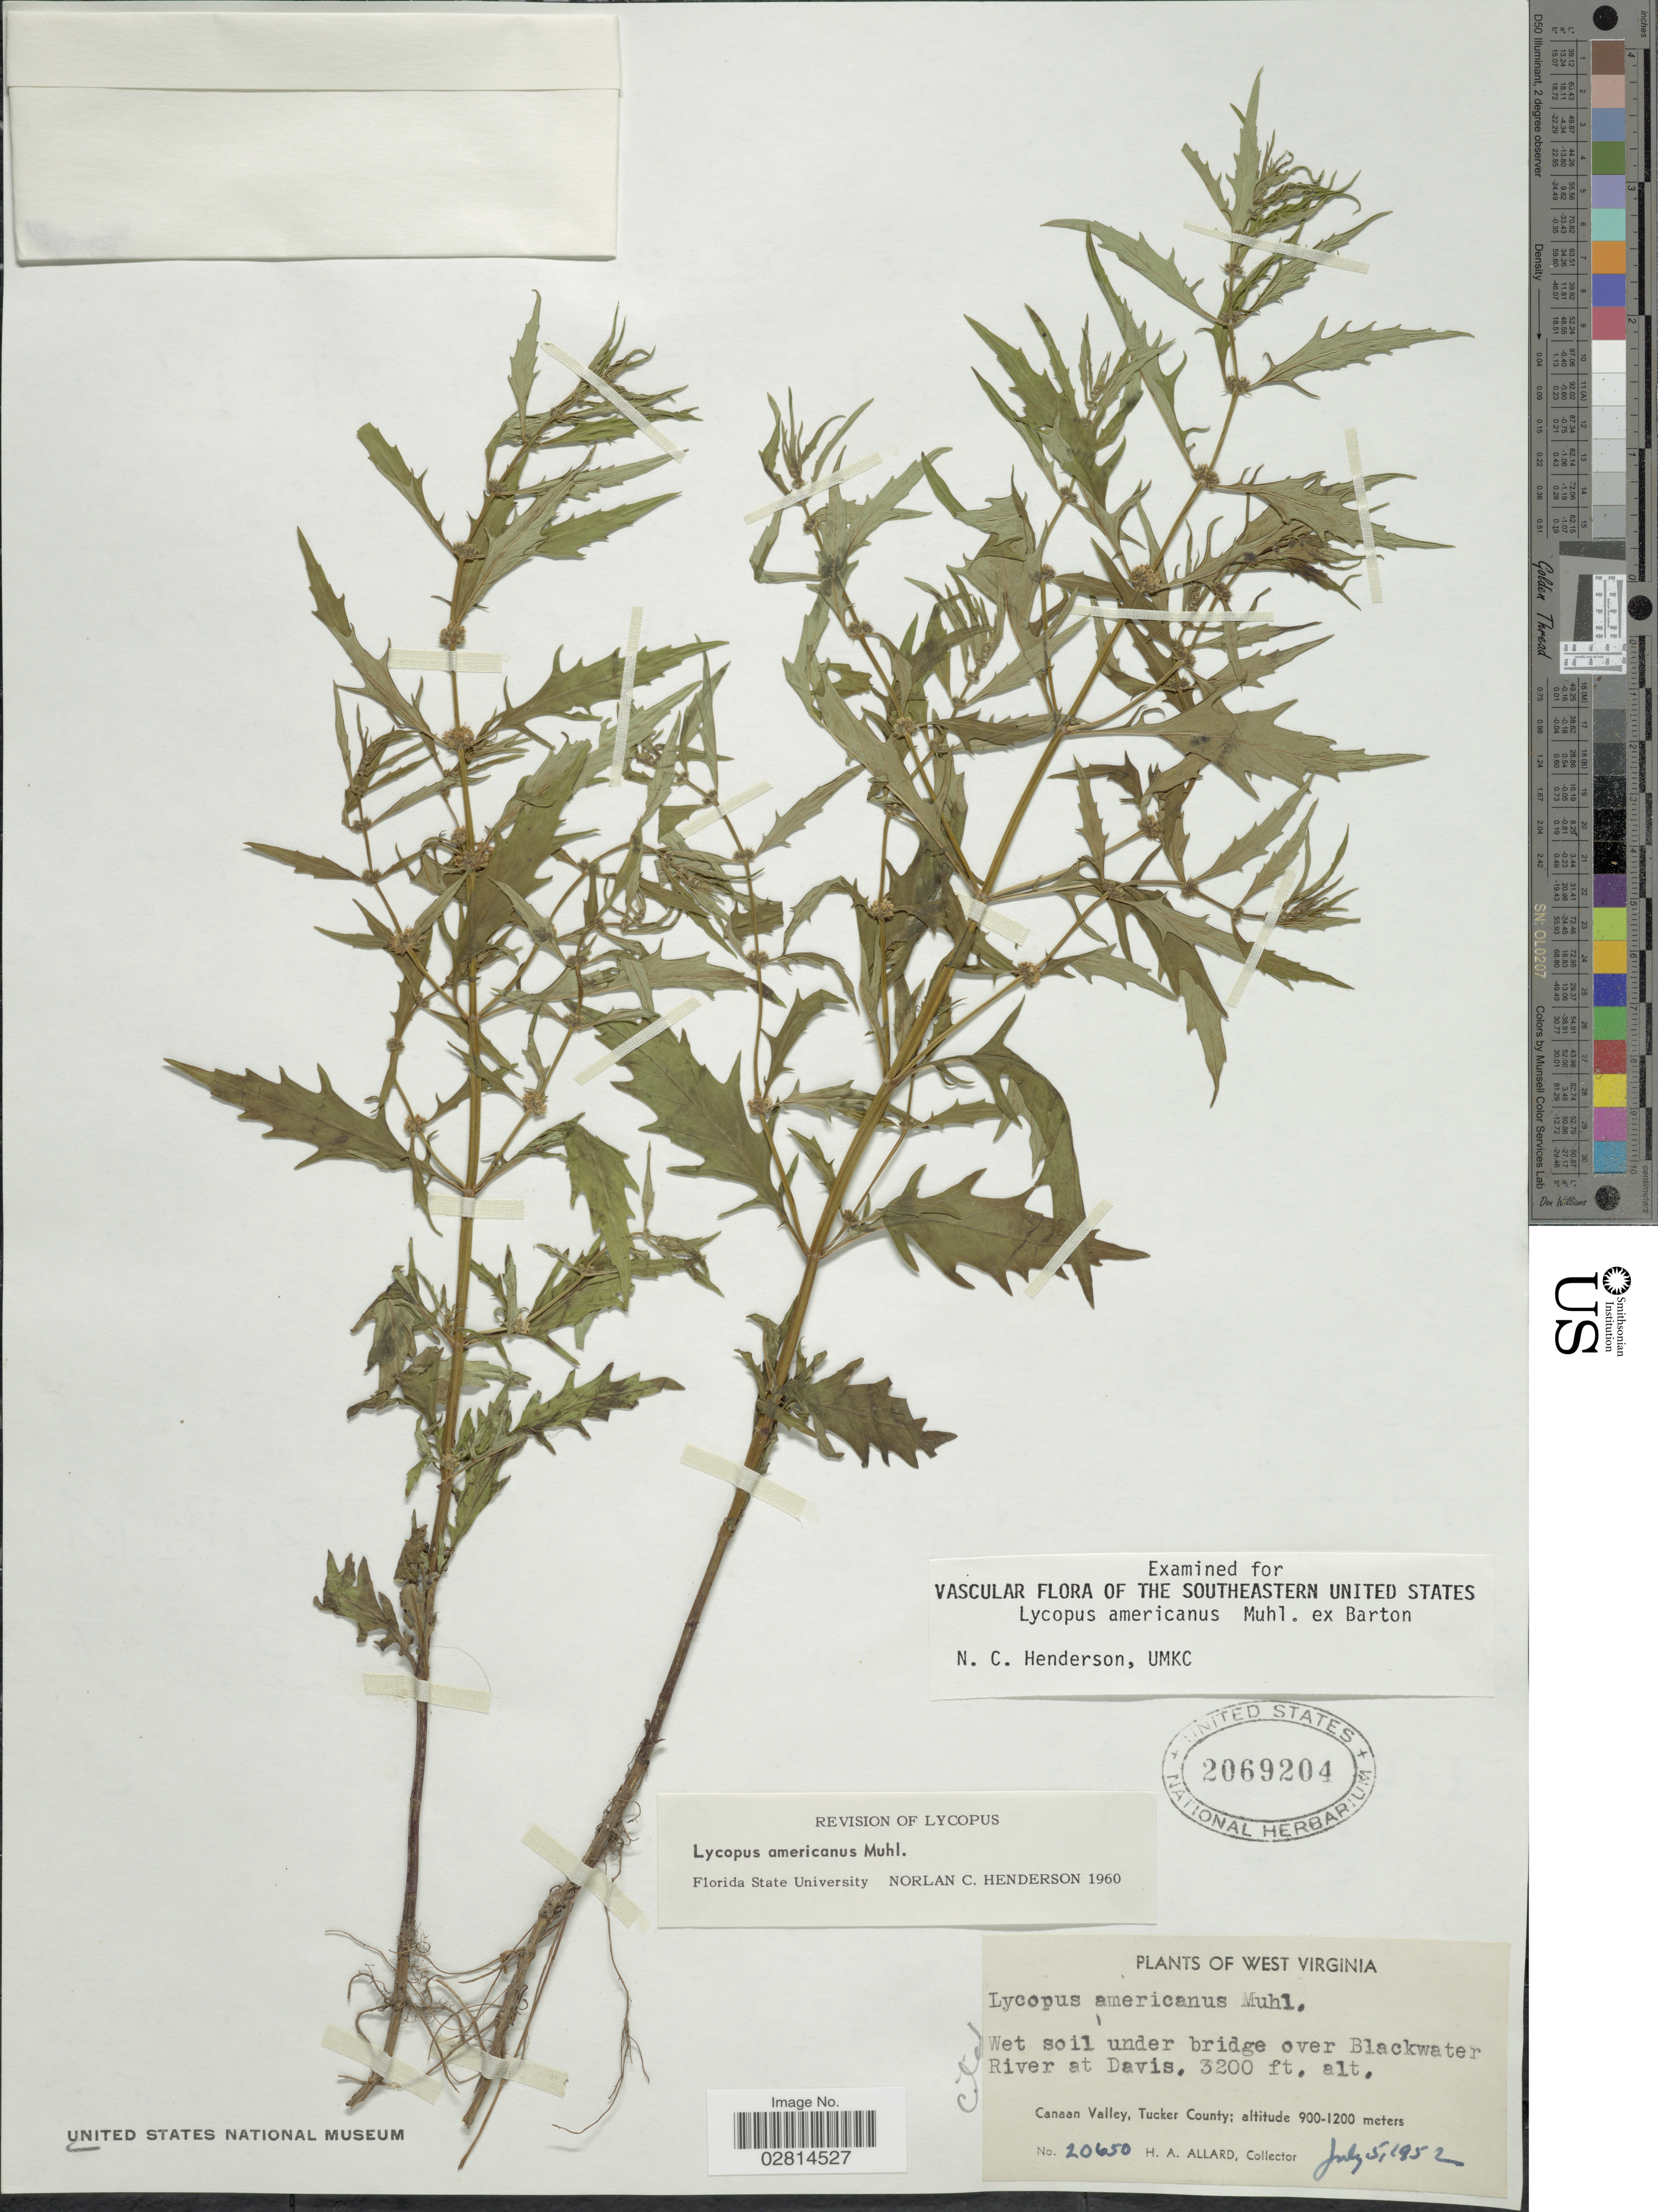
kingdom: Plantae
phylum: Tracheophyta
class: Magnoliopsida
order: Lamiales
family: Lamiaceae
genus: Lycopus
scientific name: Lycopus americanus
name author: Muhl. ex W.P.C. Barton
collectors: H. A. Allard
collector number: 20650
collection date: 1952-07-05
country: United States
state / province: West Virginia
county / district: Tucker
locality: Wet soil under bridge over Blackwater River at Davis. Canaan Valley, Tucker County.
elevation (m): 975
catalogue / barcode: US 2069204